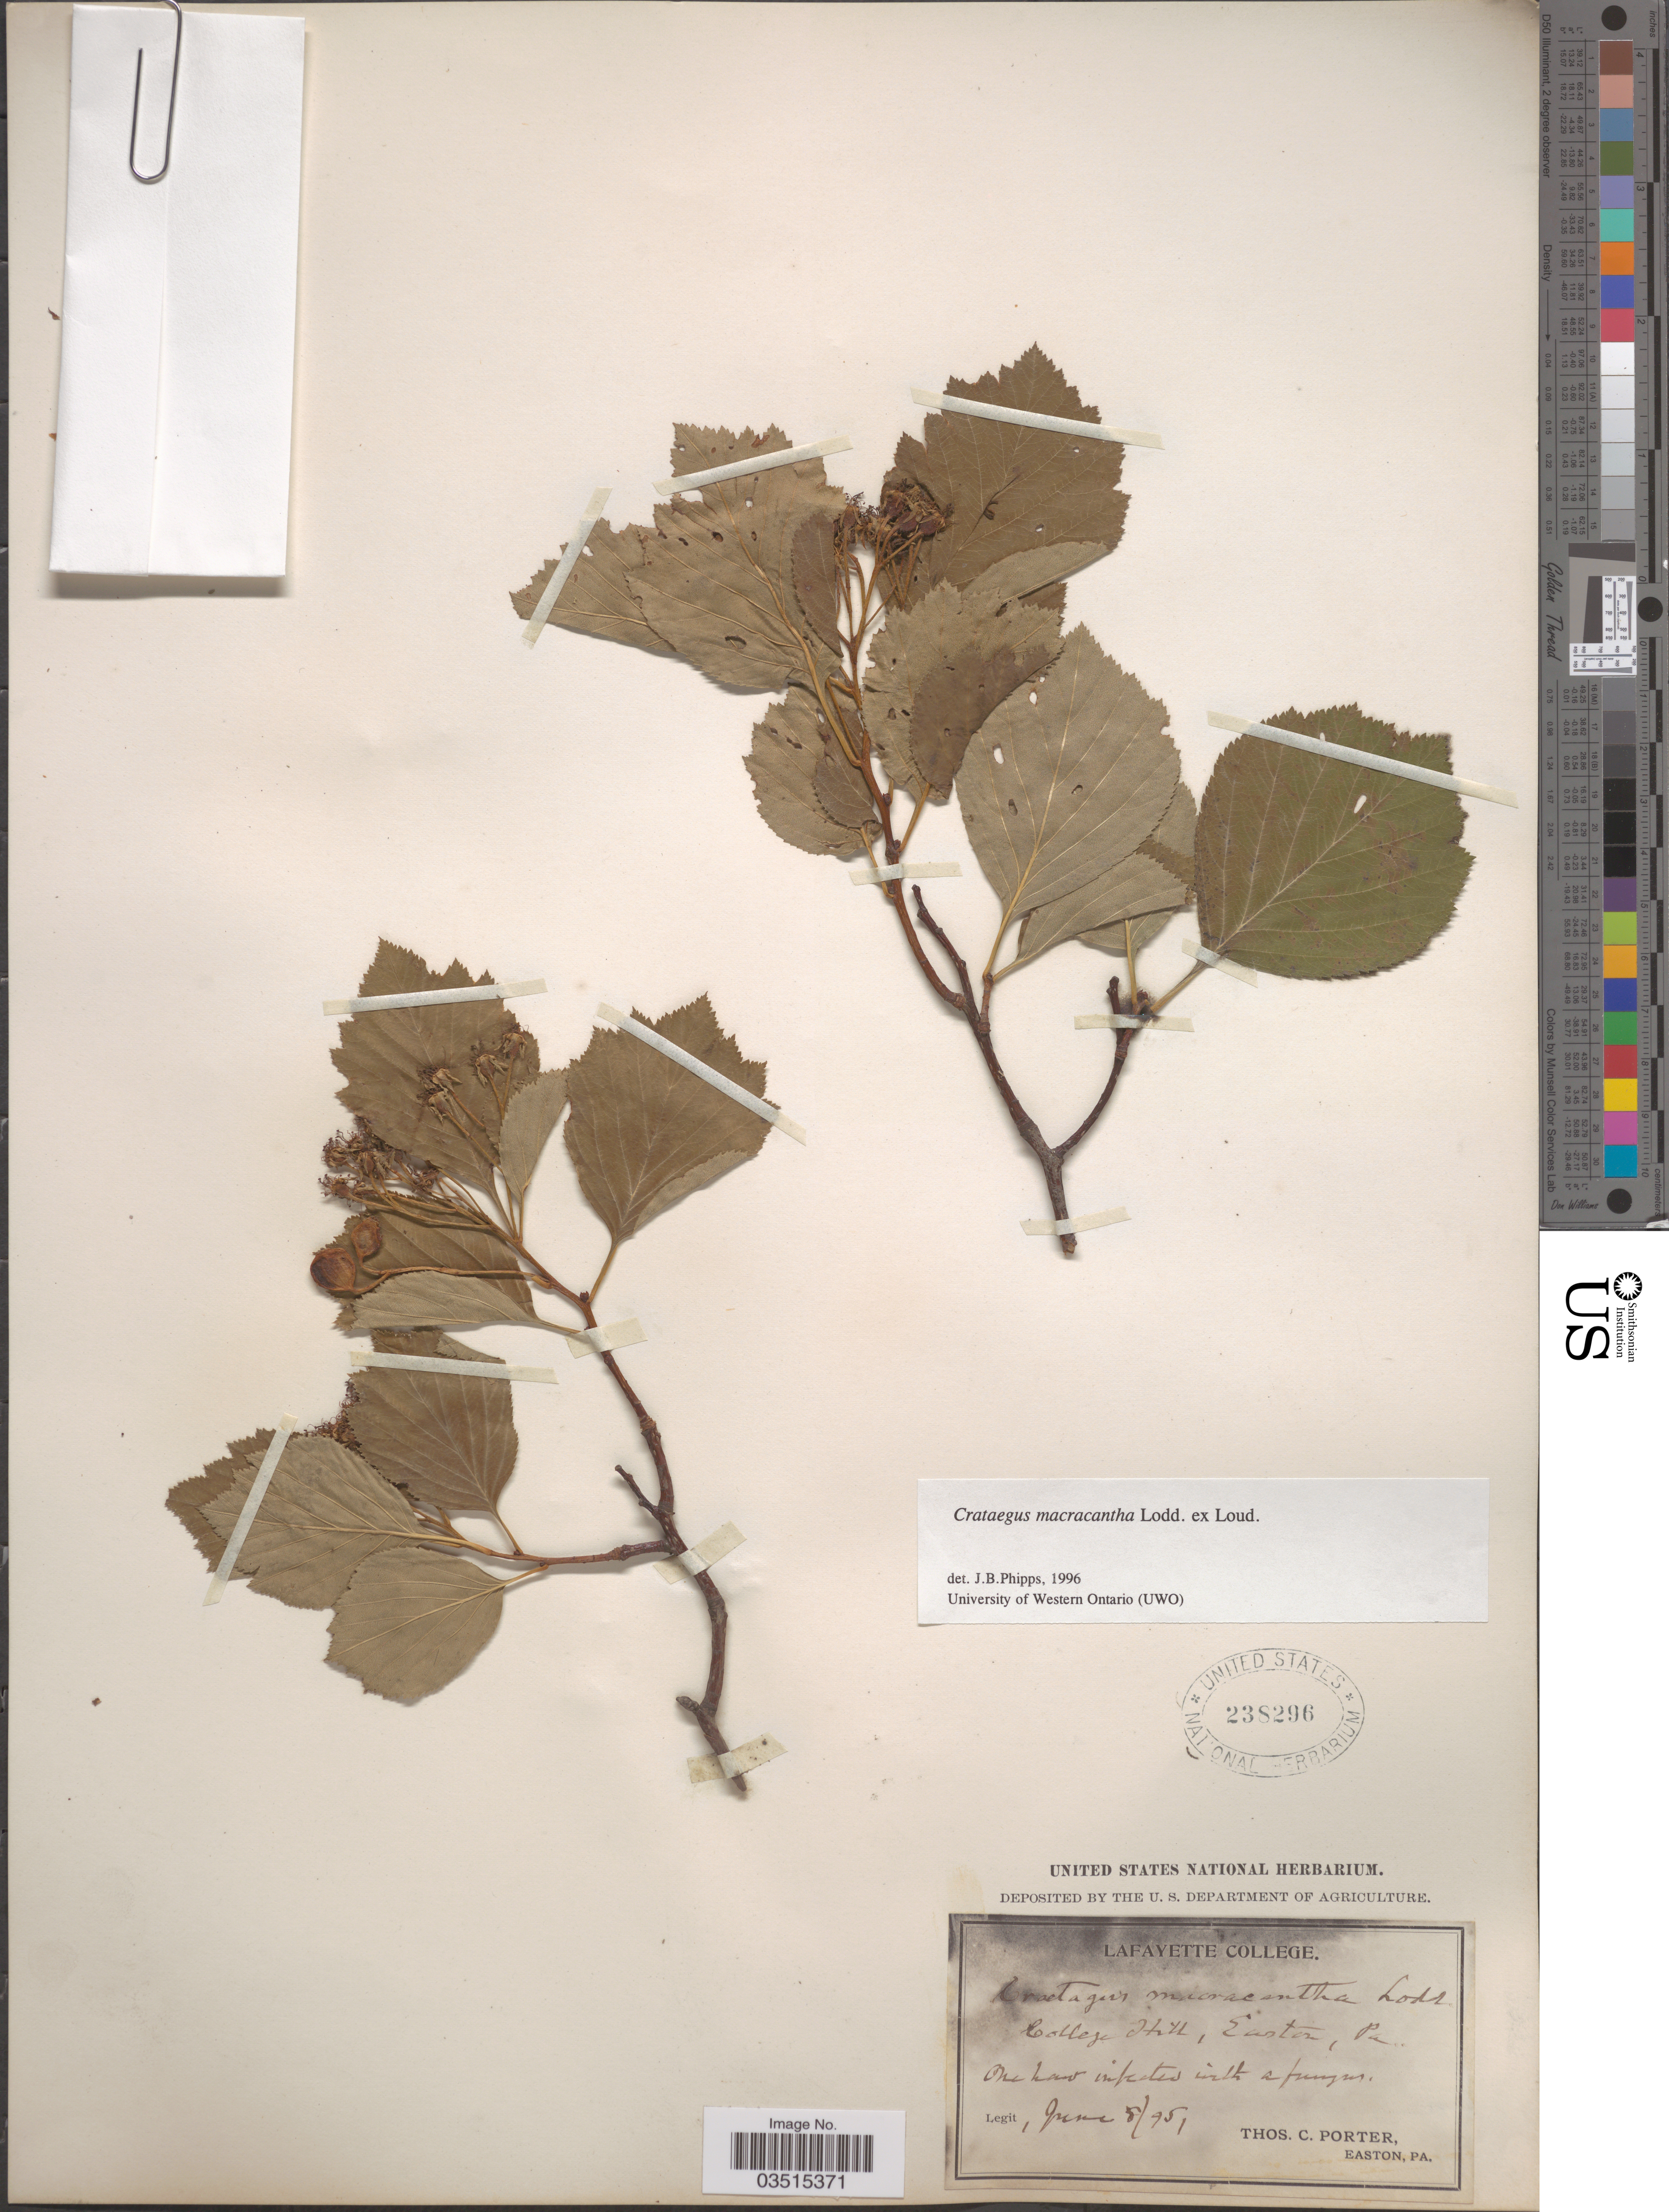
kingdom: Plantae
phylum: Tracheophyta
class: Magnoliopsida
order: Rosales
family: Rosaceae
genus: Crataegus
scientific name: Crataegus macracantha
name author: (Lindl.) Lodd. ex Loudon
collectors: T. Porter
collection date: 1951-06-08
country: United States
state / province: Pennsylvania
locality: College Hill, Easton.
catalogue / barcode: US 238296